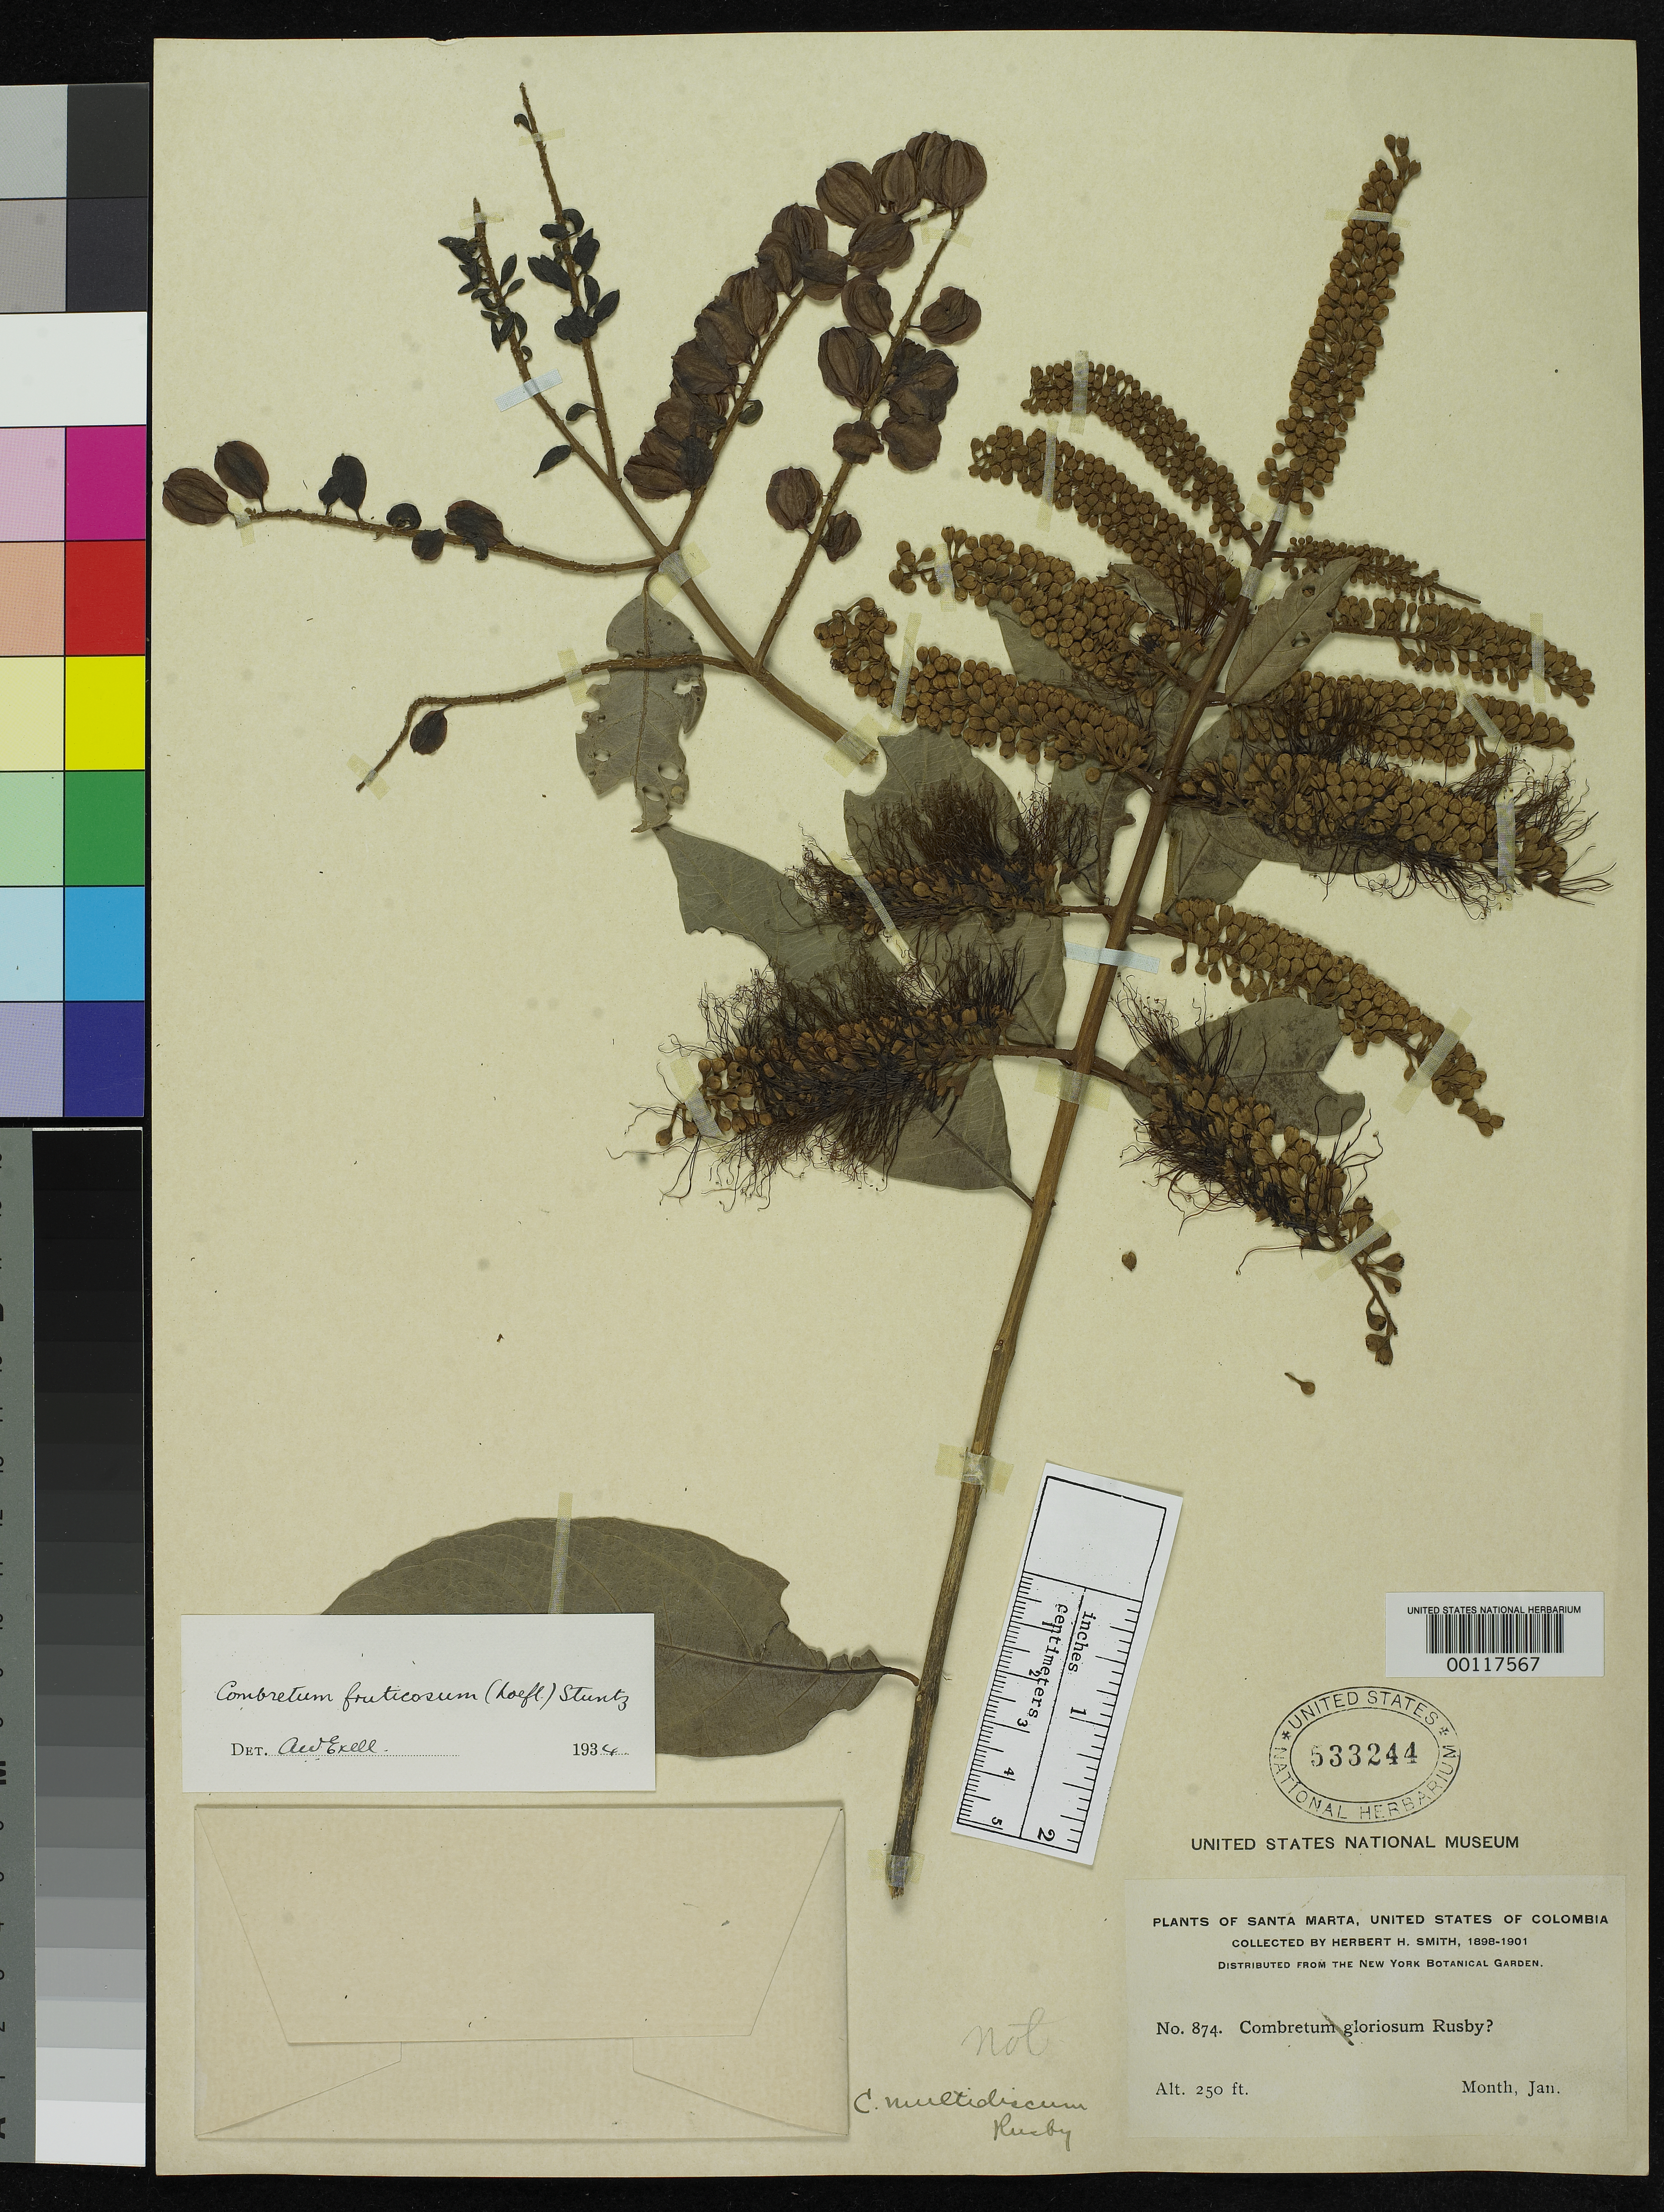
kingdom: Plantae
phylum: Tracheophyta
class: Magnoliopsida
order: Myrtales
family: Combretaceae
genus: Combretum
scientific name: Combretum multidiscum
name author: Rusby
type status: Isotype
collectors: Herbert H. Smith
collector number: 874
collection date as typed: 06 Feb 1898 to -- --- 1901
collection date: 1898-02-06/1901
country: Colombia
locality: Near Masinga.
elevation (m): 76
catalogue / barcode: US 533244